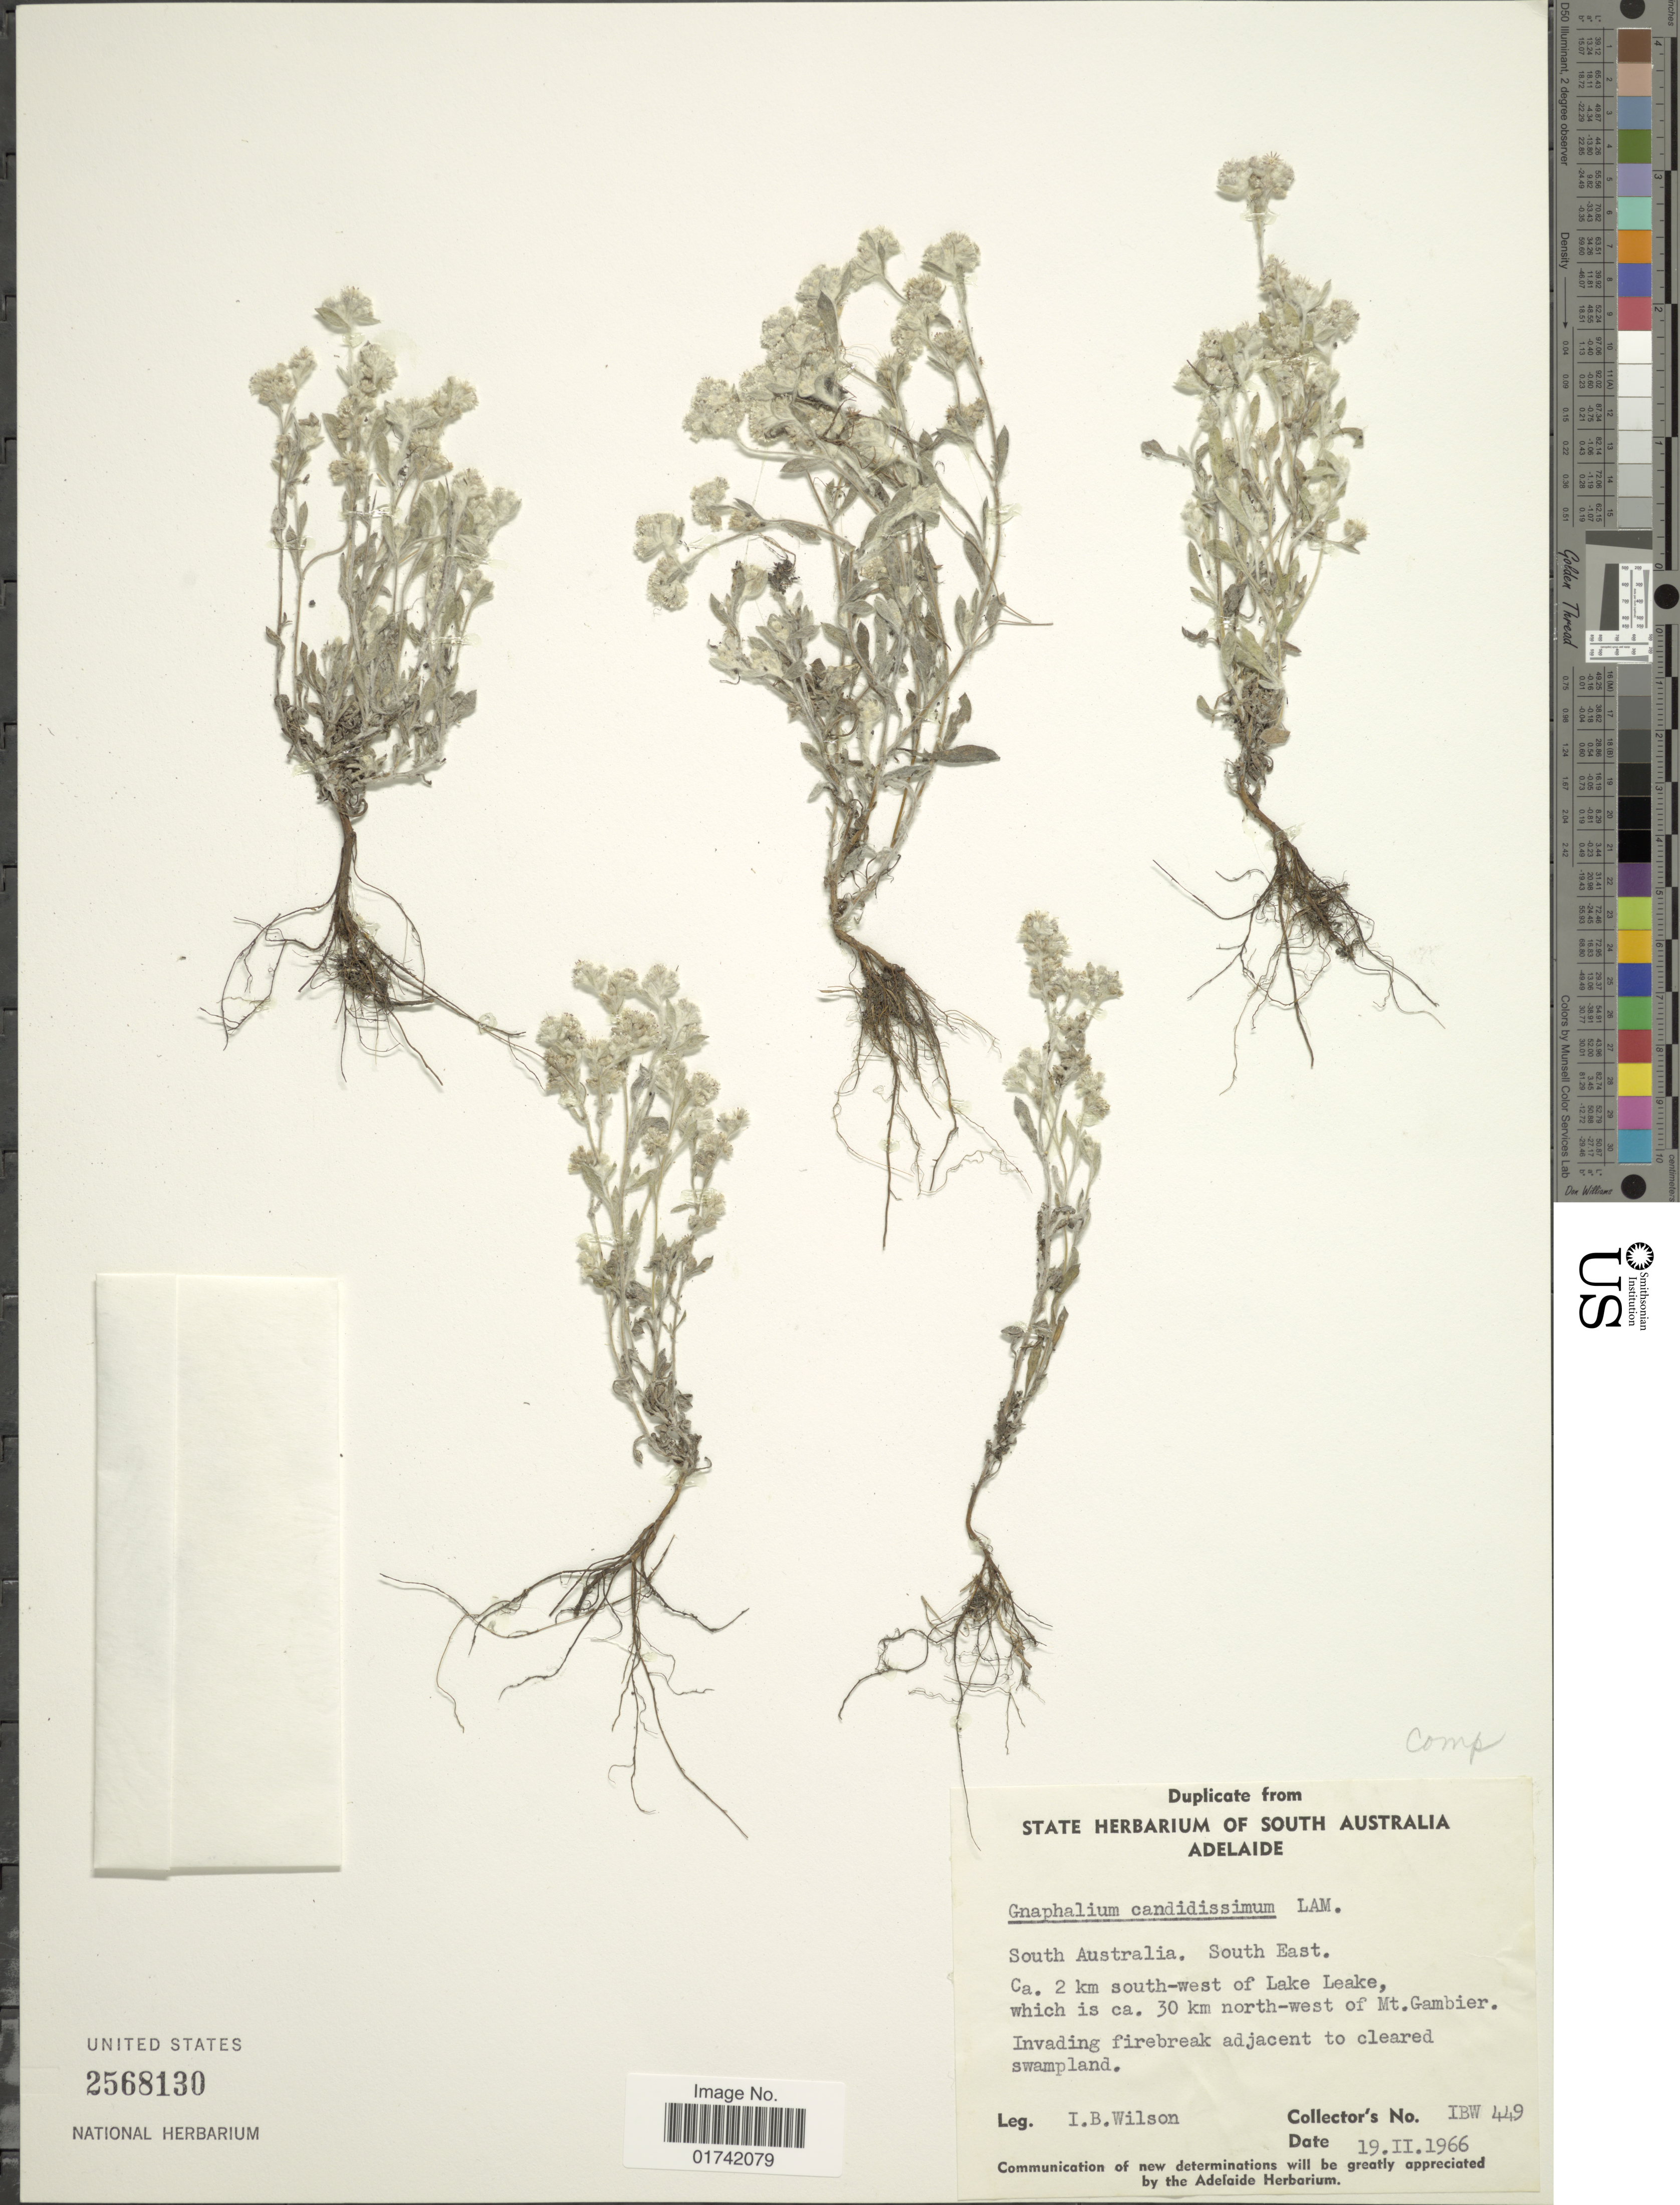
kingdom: Plantae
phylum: Tracheophyta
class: Magnoliopsida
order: Asterales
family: Asteraceae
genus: Vellereophyton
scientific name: Vellereophyton dealbatum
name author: (Thunb.) Hilliard & B.L. Burtt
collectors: I. B. Wilson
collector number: IBW 449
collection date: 1966-02-19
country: Australia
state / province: South Australia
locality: South East. Ca. 2 km south-west of Lake Leake which is ca. 30 km north-west of Mt. Gambier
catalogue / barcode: US 2568130